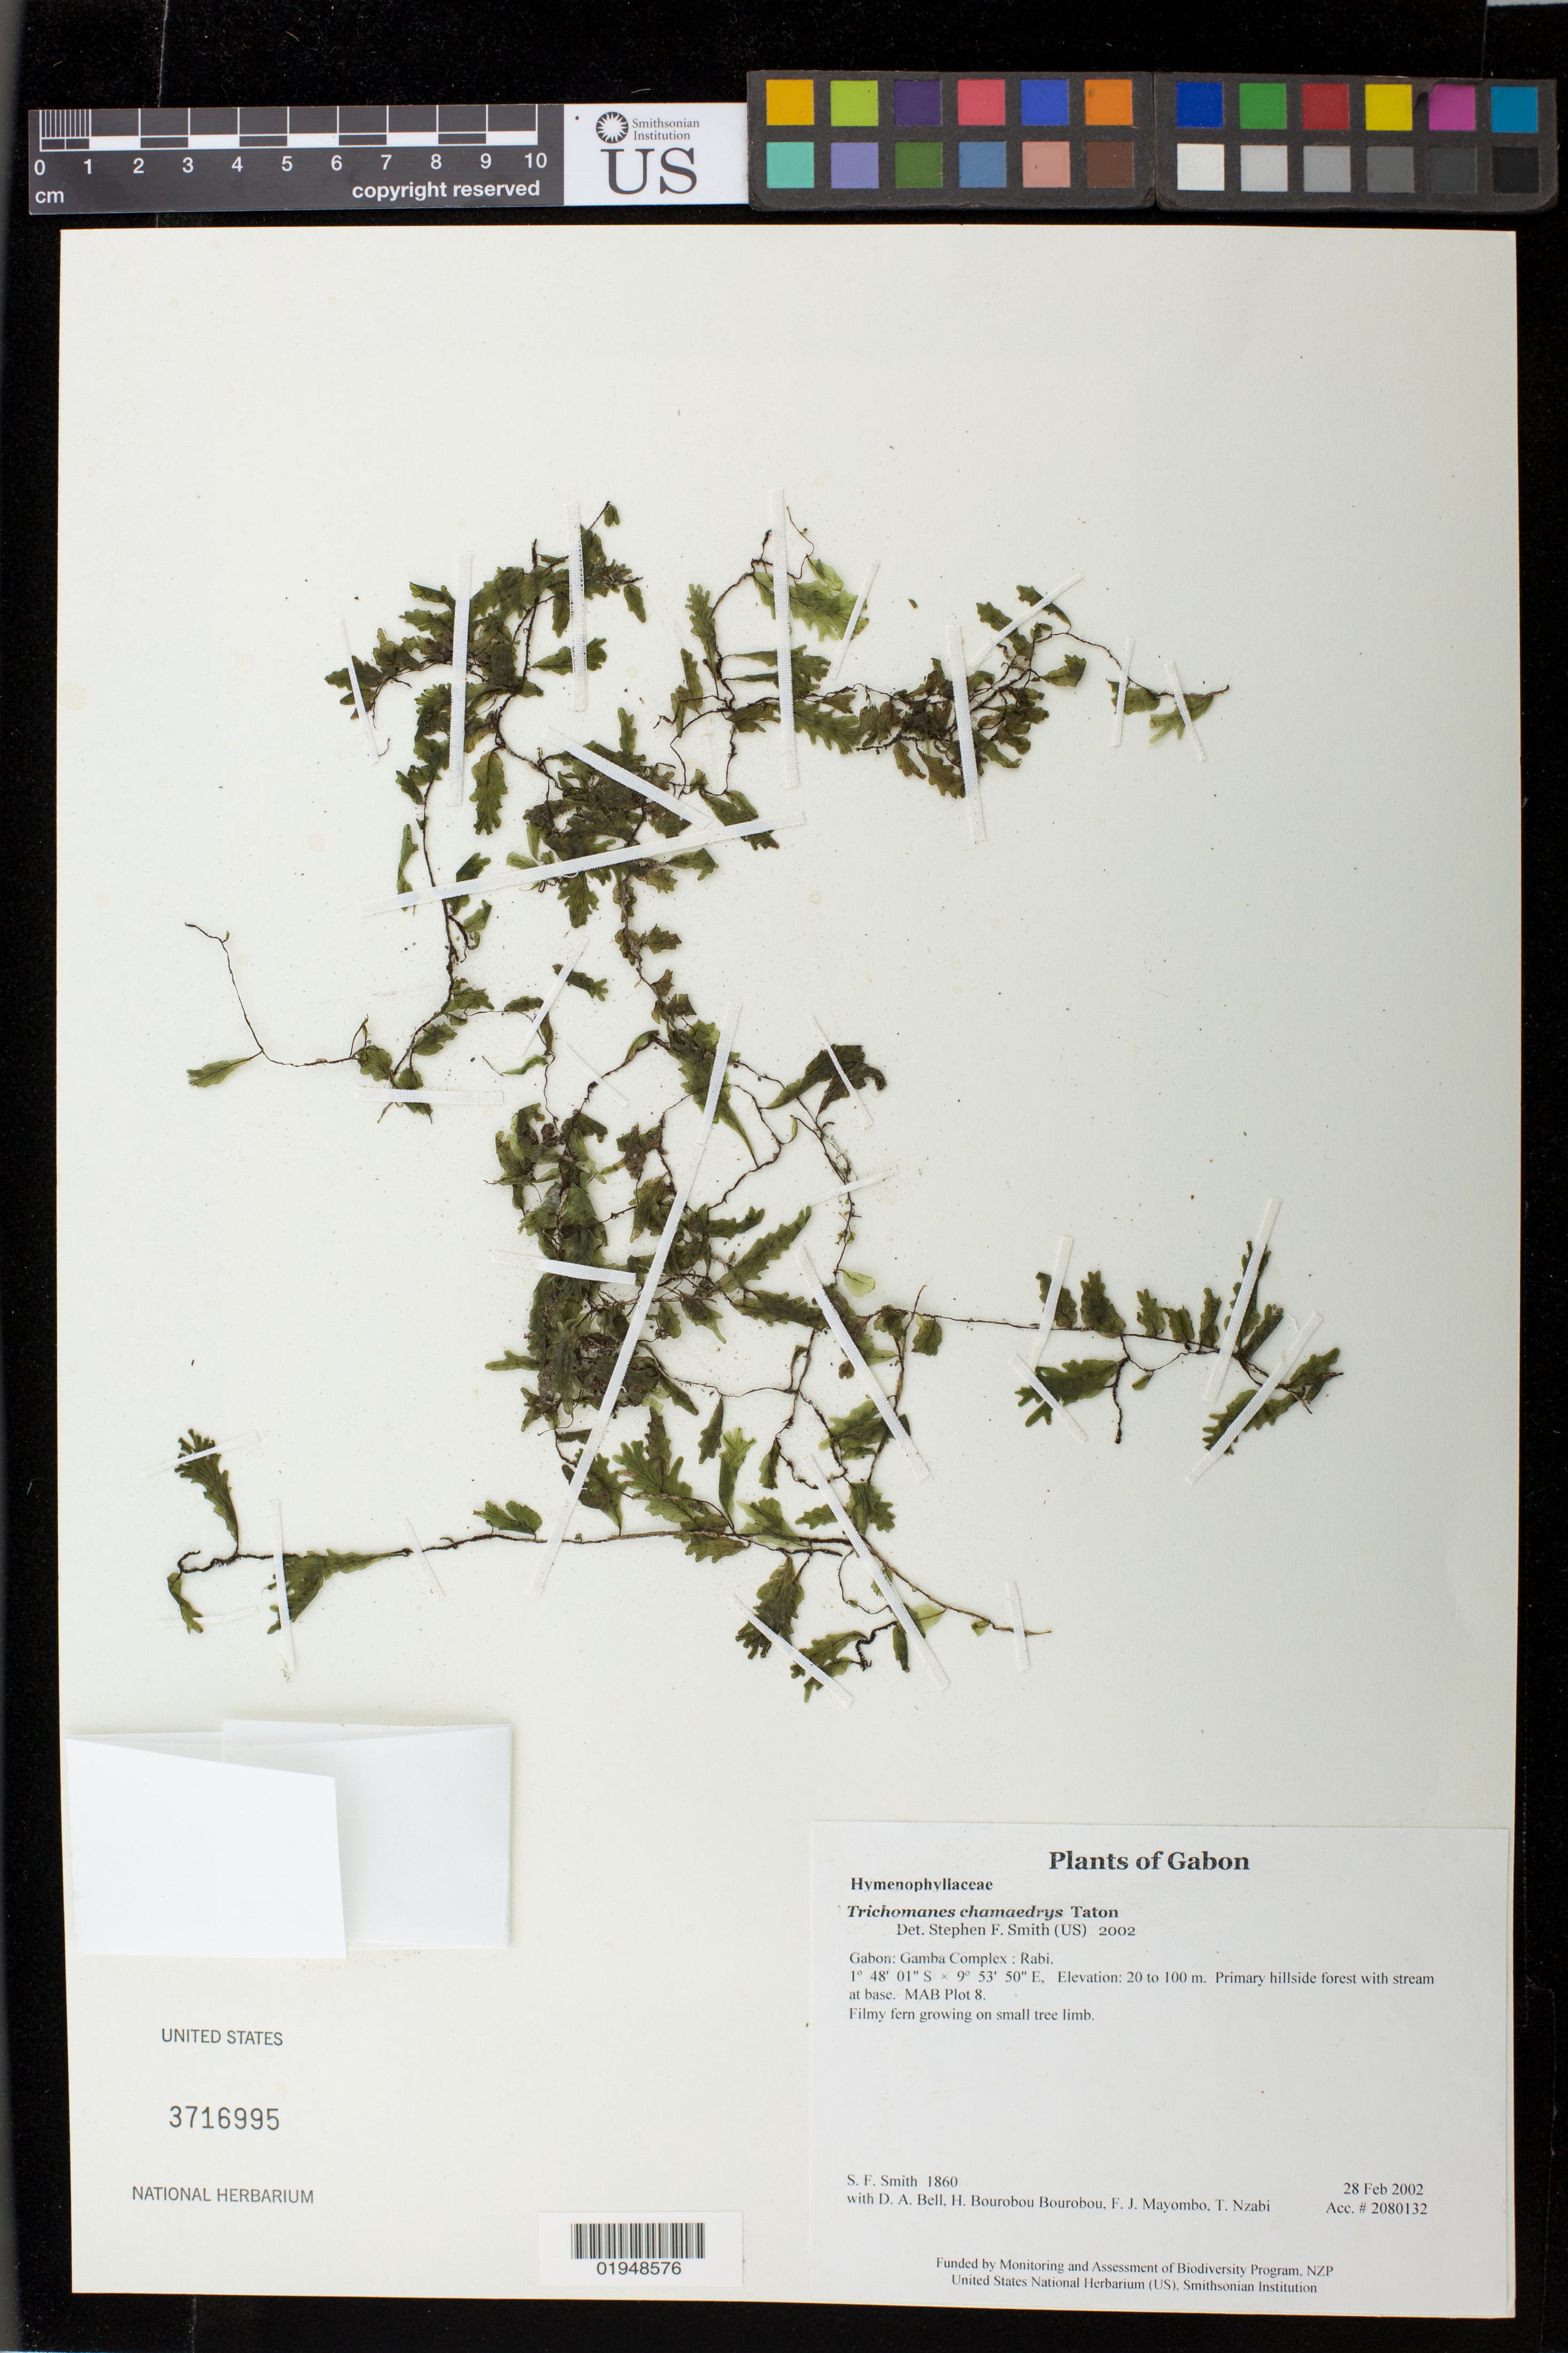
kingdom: Plantae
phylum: Tracheophyta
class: Polypodiopsida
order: Hymenophyllales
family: Hymenophyllaceae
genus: Didymoglossum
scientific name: Didymoglossum chamaedrys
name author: (Taton) J.P. Roux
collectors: S.F. Smith, D. A. Bell, H. Bourobou Bourobou & F. J. Mayombo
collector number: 1860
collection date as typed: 28 Feb 2002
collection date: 2002-02-28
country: Gabon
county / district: Gamba Complex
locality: Rabi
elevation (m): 20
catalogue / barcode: US 3716995